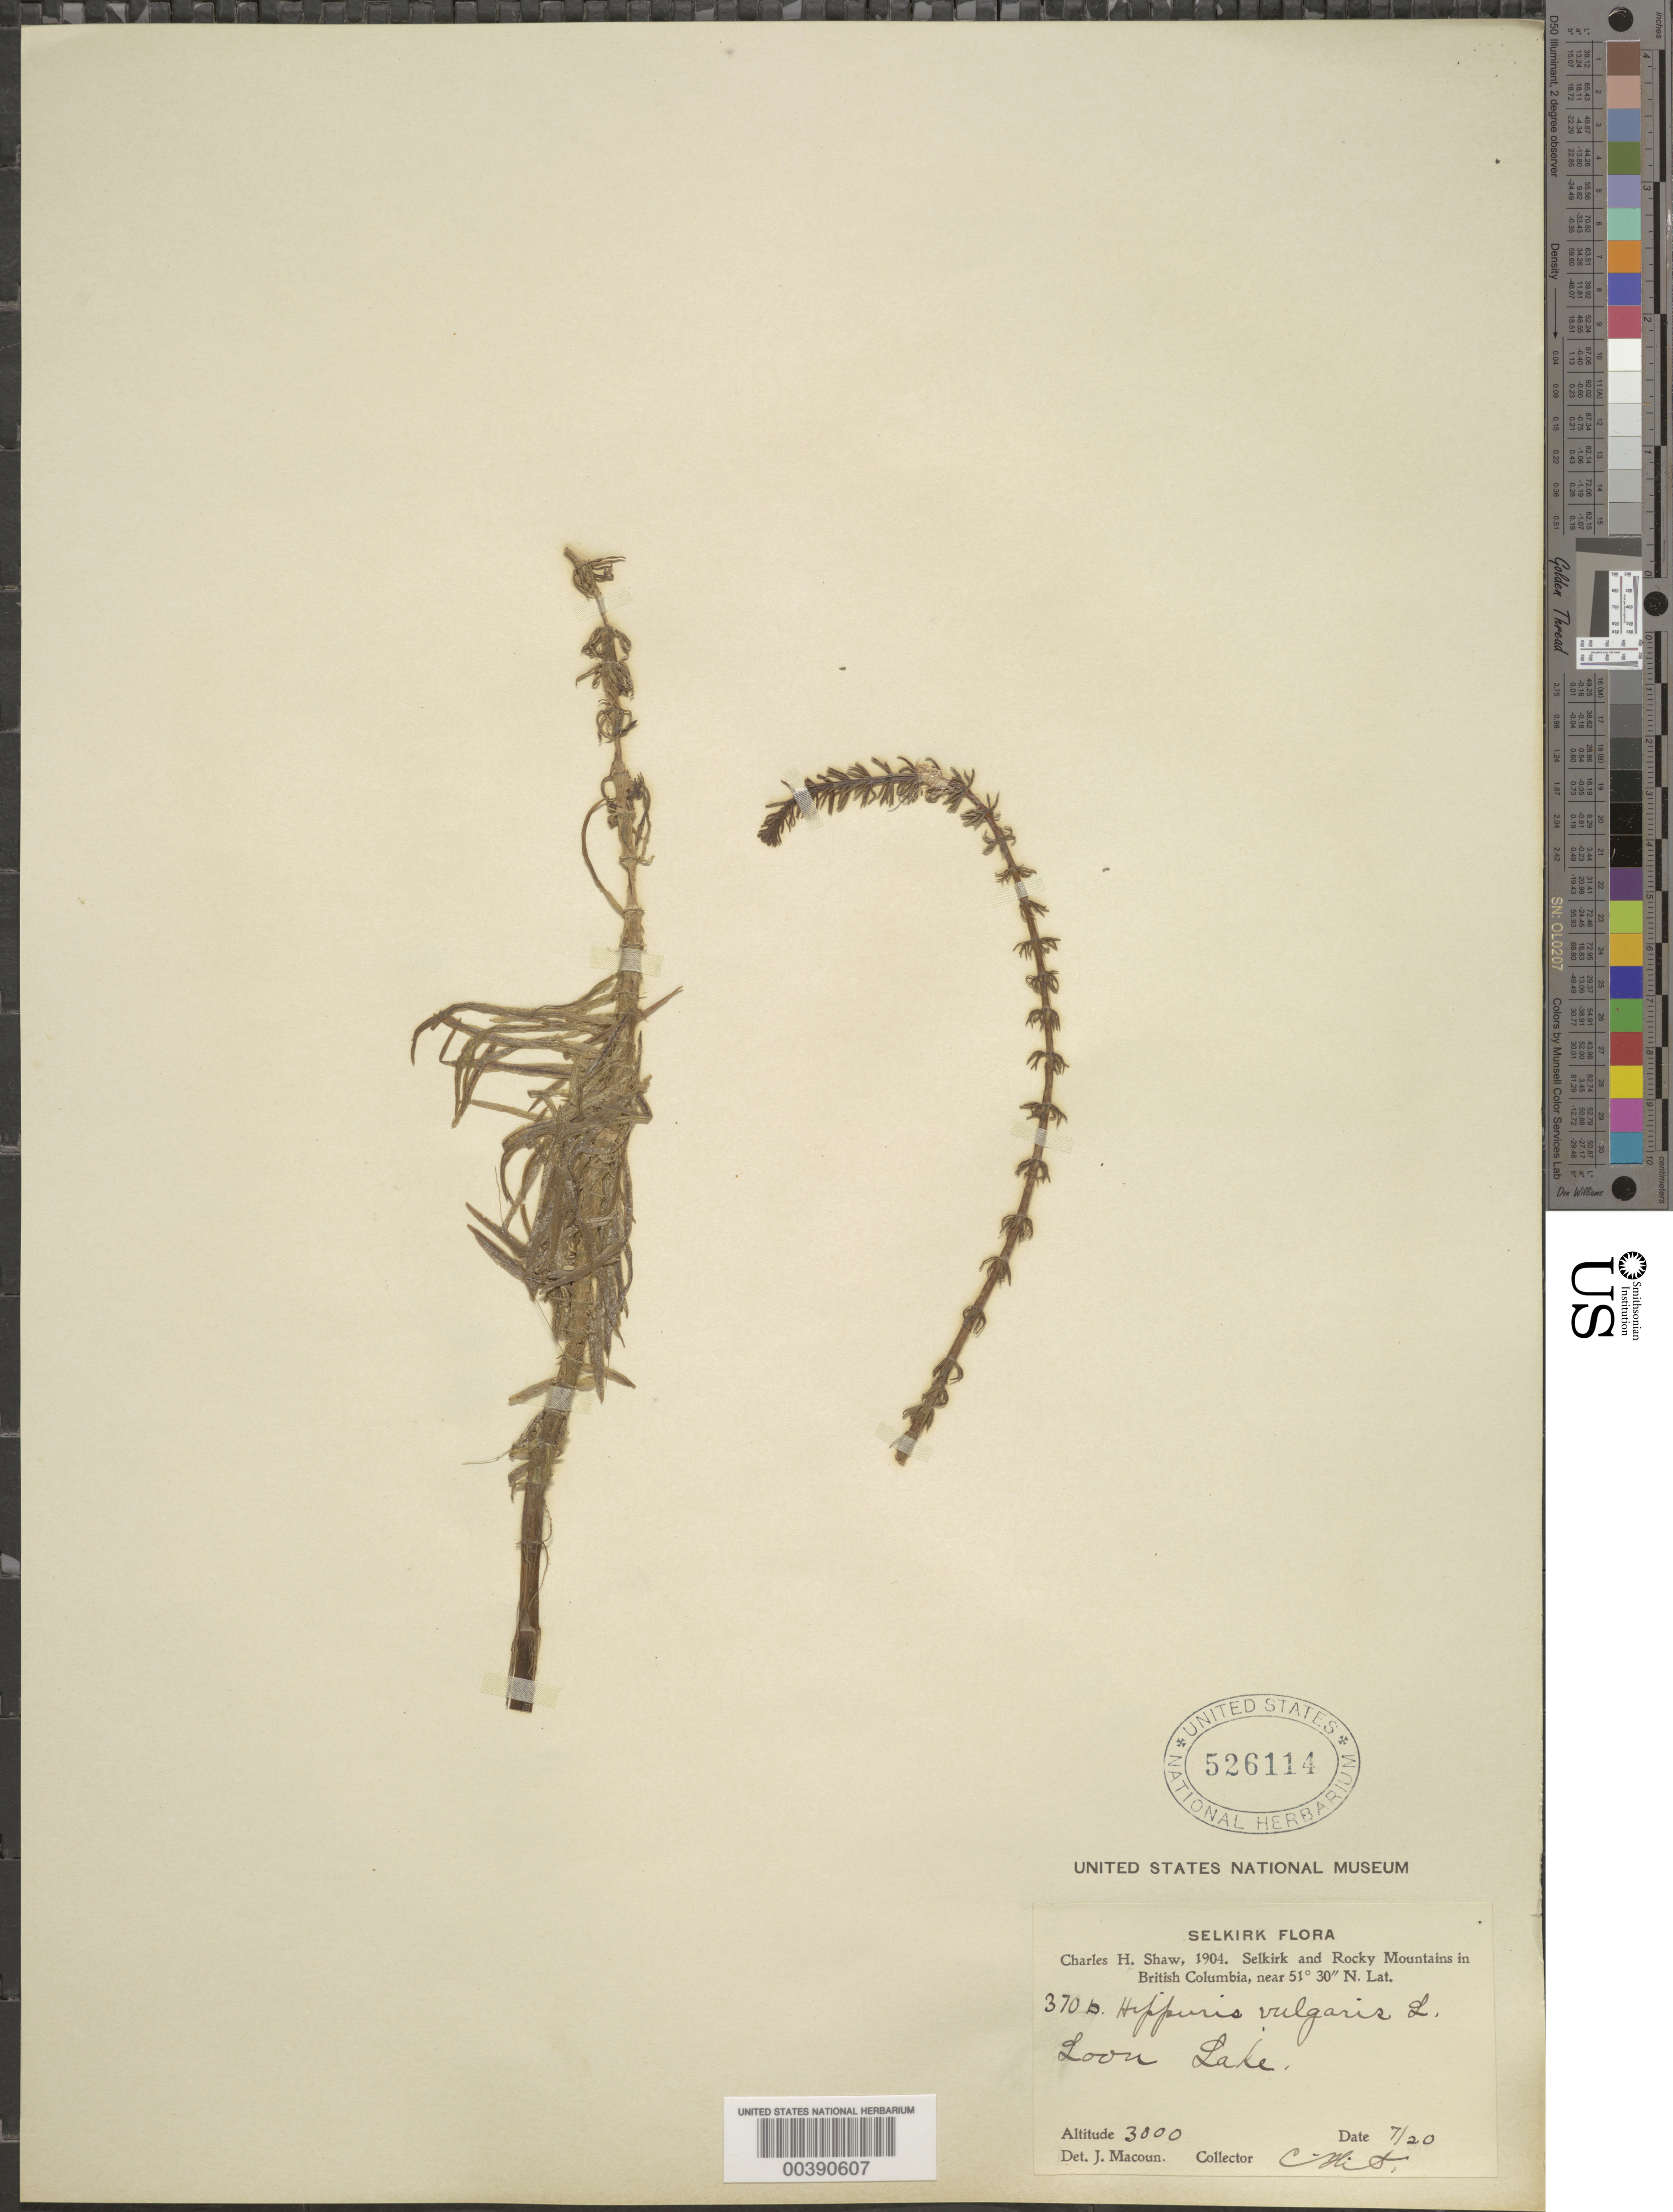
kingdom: Plantae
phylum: Tracheophyta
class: Magnoliopsida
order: Lamiales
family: Plantaginaceae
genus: Hippuris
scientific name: Hippuris vulgaris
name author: L.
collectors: C. H. Shaw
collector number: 370 B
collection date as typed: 20 Jul 1904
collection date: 1904-07-20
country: Canada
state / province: British Columbia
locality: Selkirk and rocky mts. (lat/long recorded as: lat=51:30:0:n long=:::)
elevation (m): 914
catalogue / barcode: US 526114